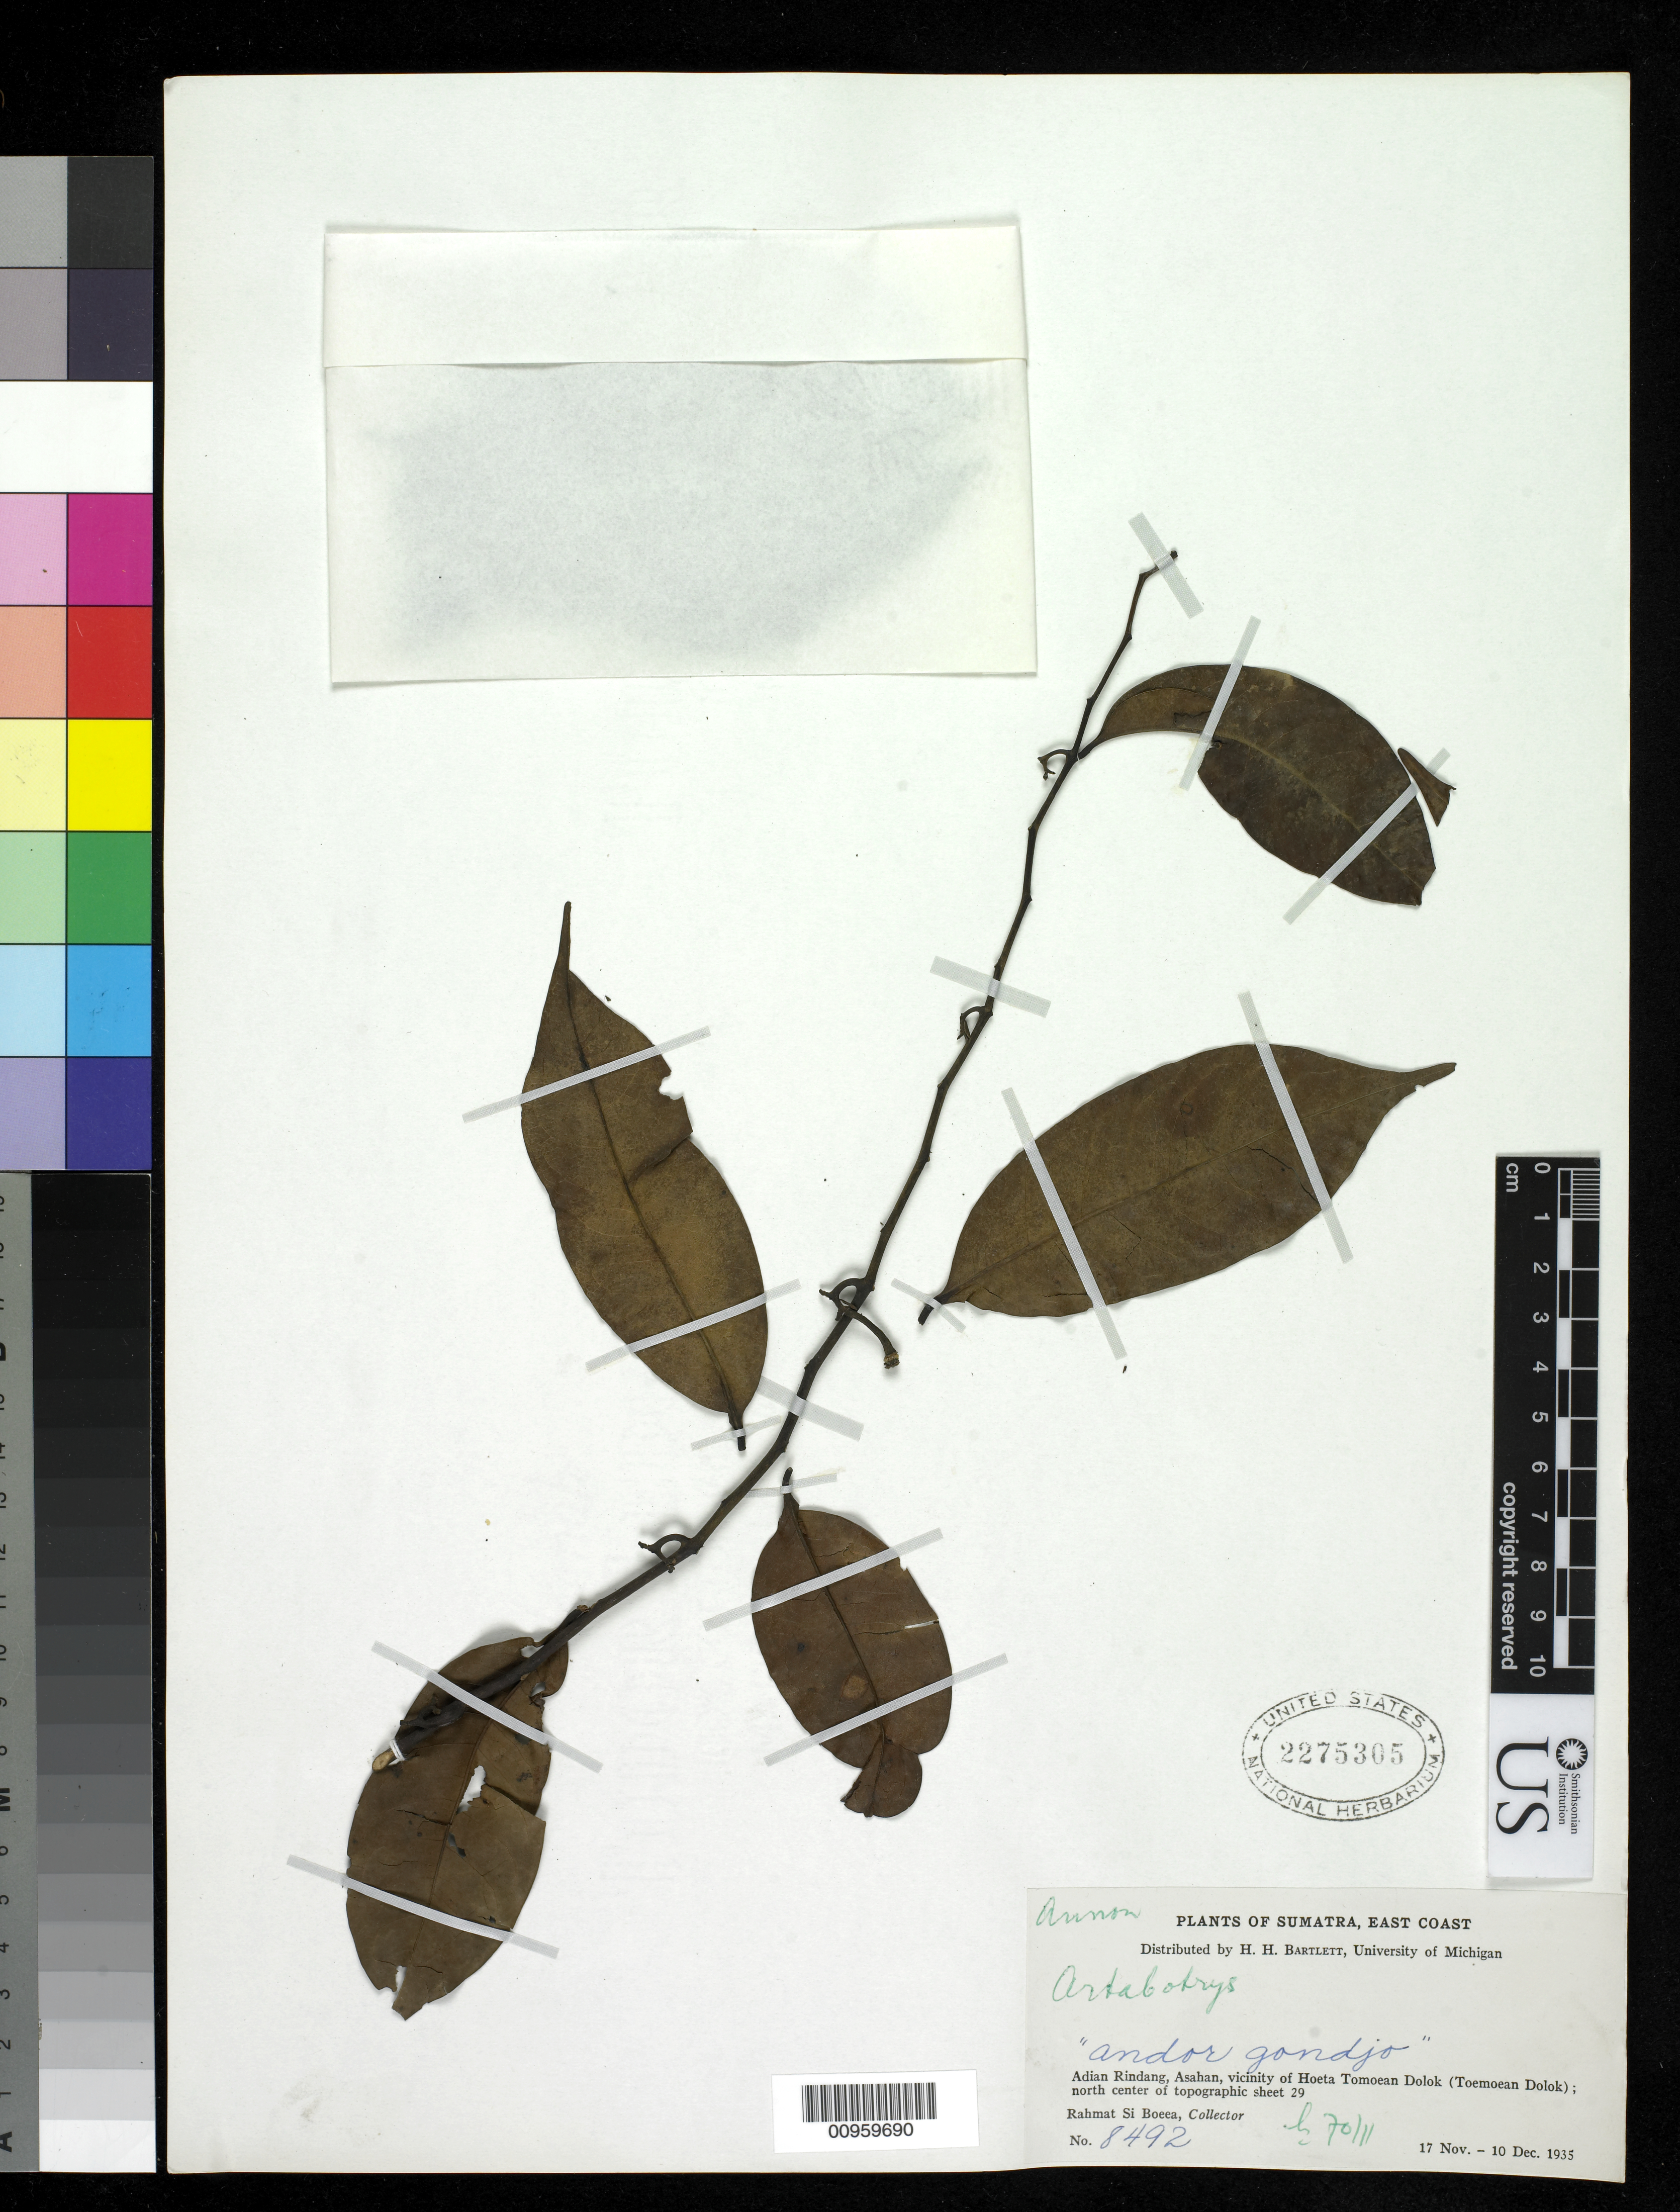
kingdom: Plantae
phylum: Tracheophyta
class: Magnoliopsida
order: Magnoliales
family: Annonaceae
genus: Artabotrys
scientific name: Artabotrys gracilis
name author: King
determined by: Chen, J.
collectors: Rahmat Si Boeea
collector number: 8492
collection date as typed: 17 Nov 1935 to 10 Dec 1935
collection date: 1935-11-17/1935-12-10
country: Indonesia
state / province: Sumatra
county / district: Aceh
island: Sumatra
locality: Adian Rindang, Asahan, vicinity of Hoeta Tomoean Dolok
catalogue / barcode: US 2275305